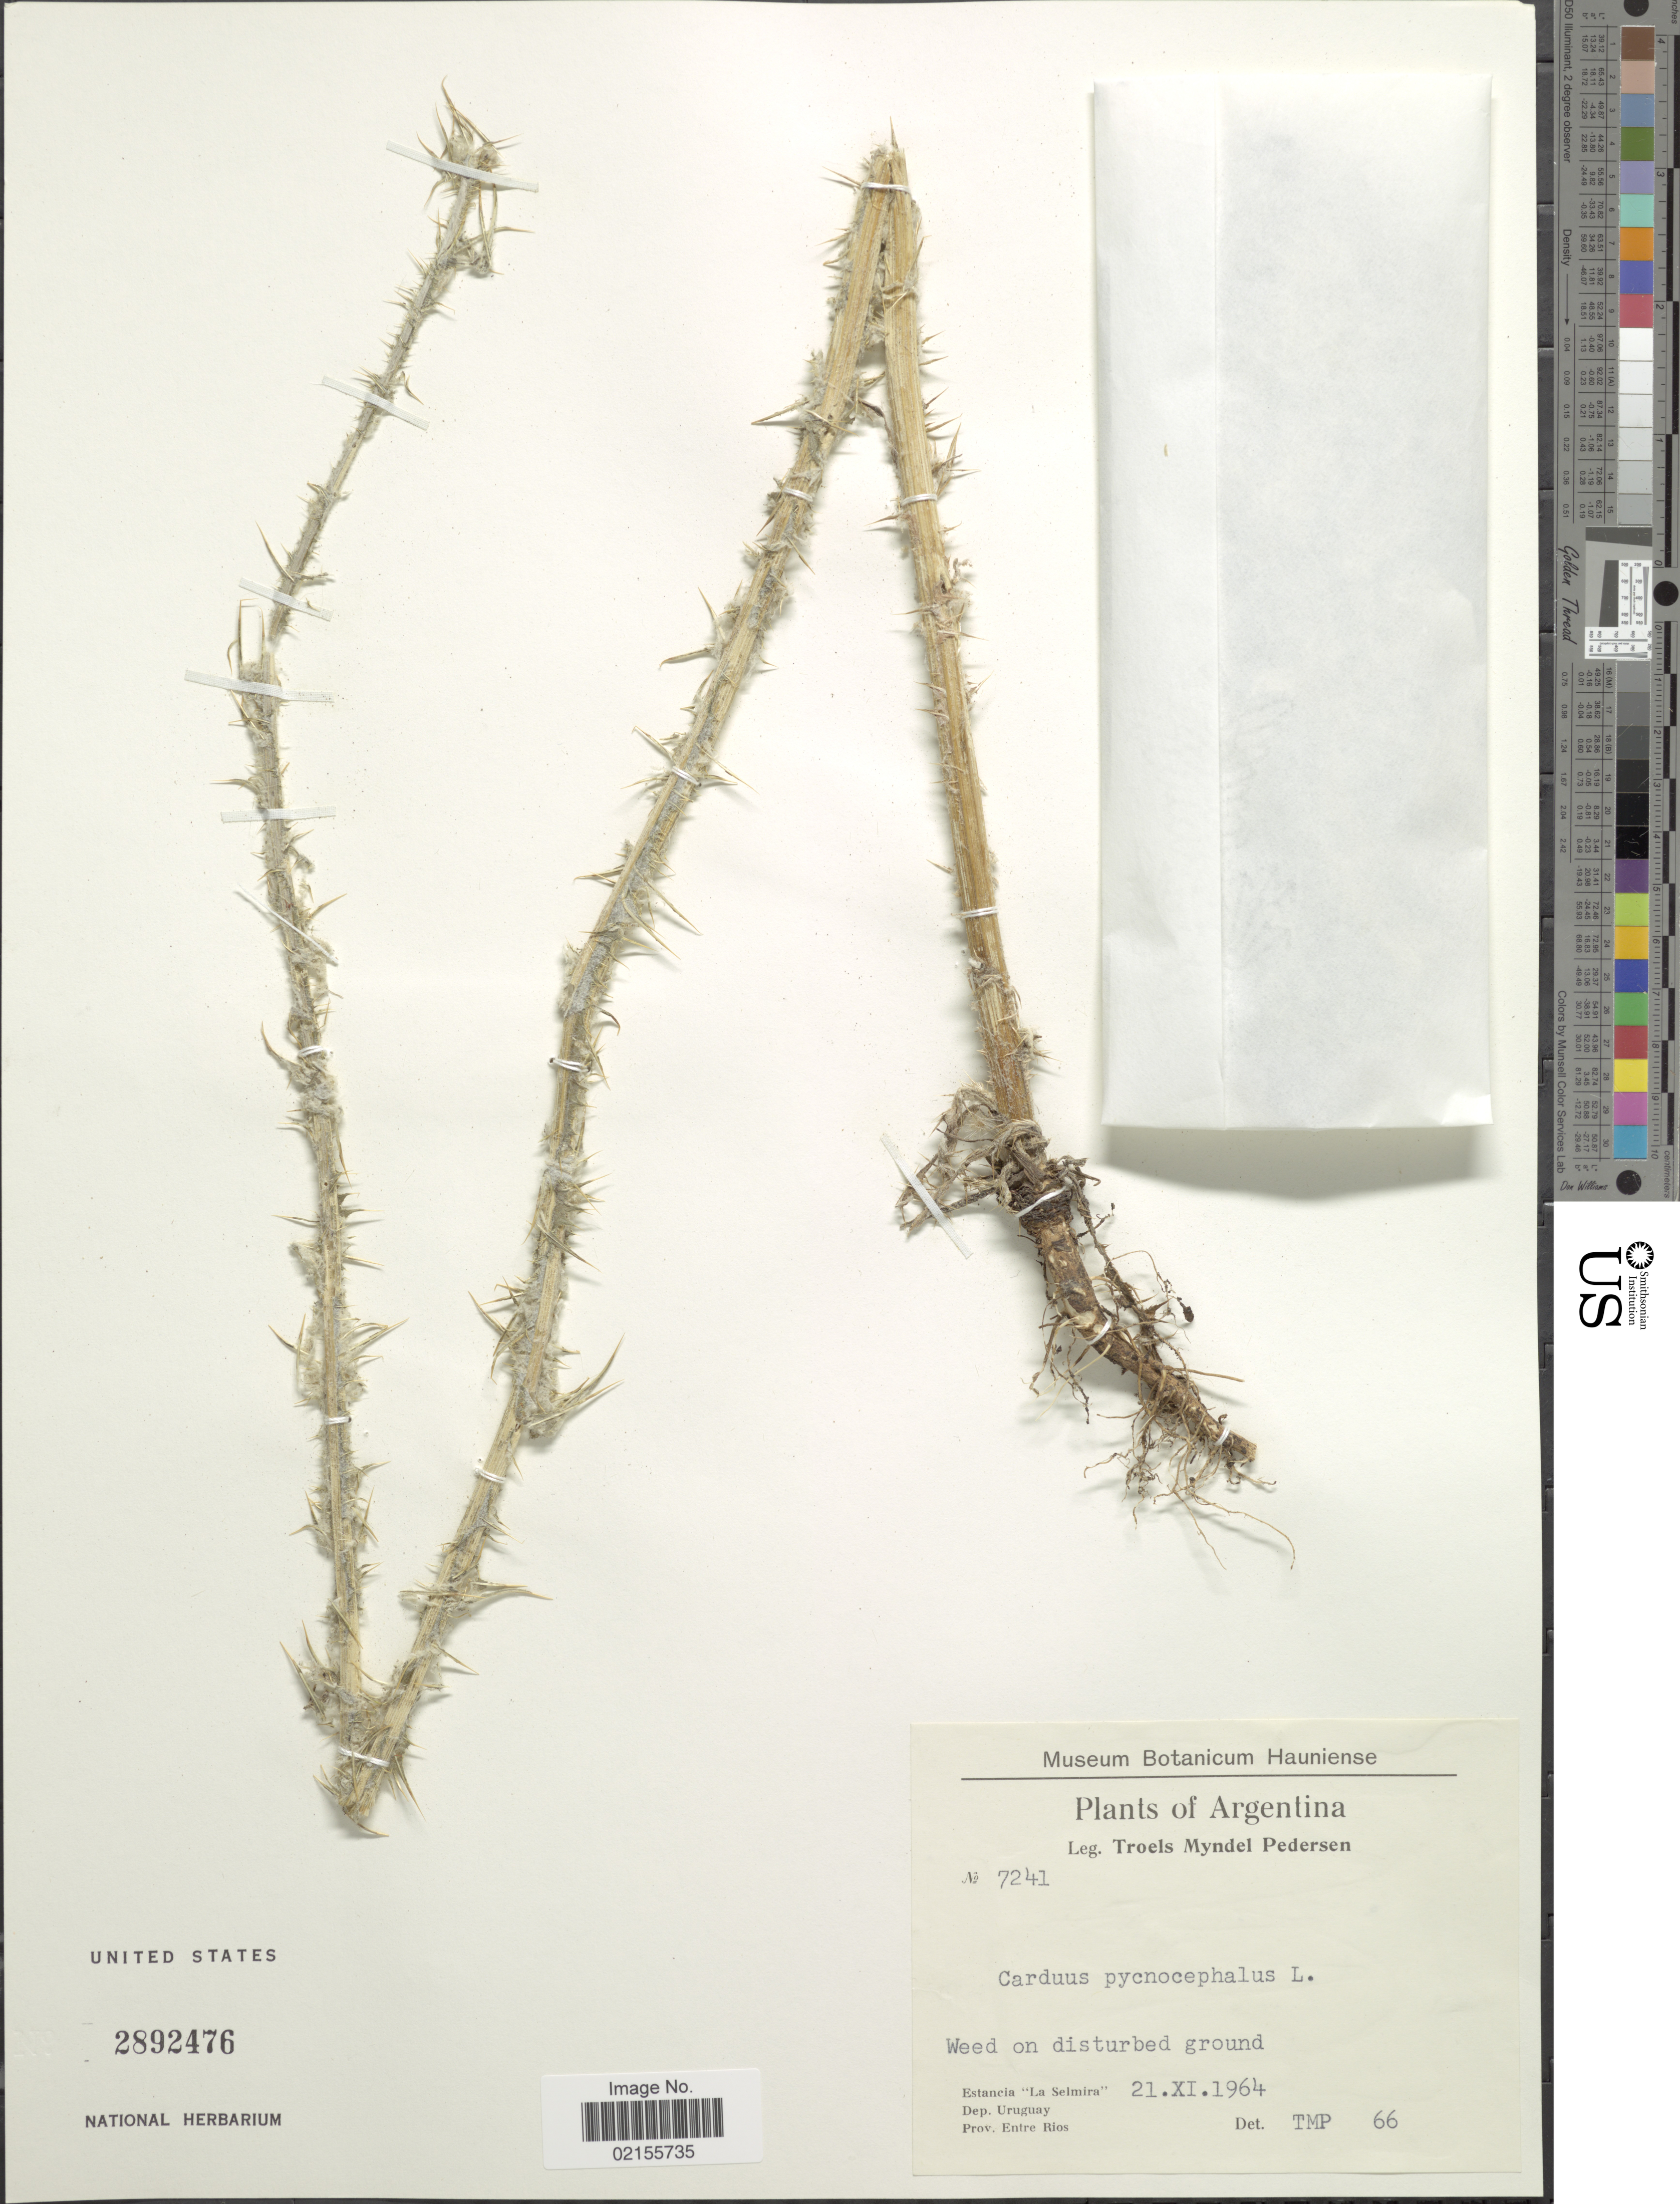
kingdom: Plantae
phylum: Tracheophyta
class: Magnoliopsida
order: Asterales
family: Asteraceae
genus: Carduus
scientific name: Carduus pycnocephalus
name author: L.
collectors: T. Pederson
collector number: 7241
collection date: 1964-11-21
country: Argentina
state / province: Entre Rios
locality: Weed on disturbed ground, Estancia 'La Selmira' Dep Uruguay, Prov. Entre Rios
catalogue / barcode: US 2892476